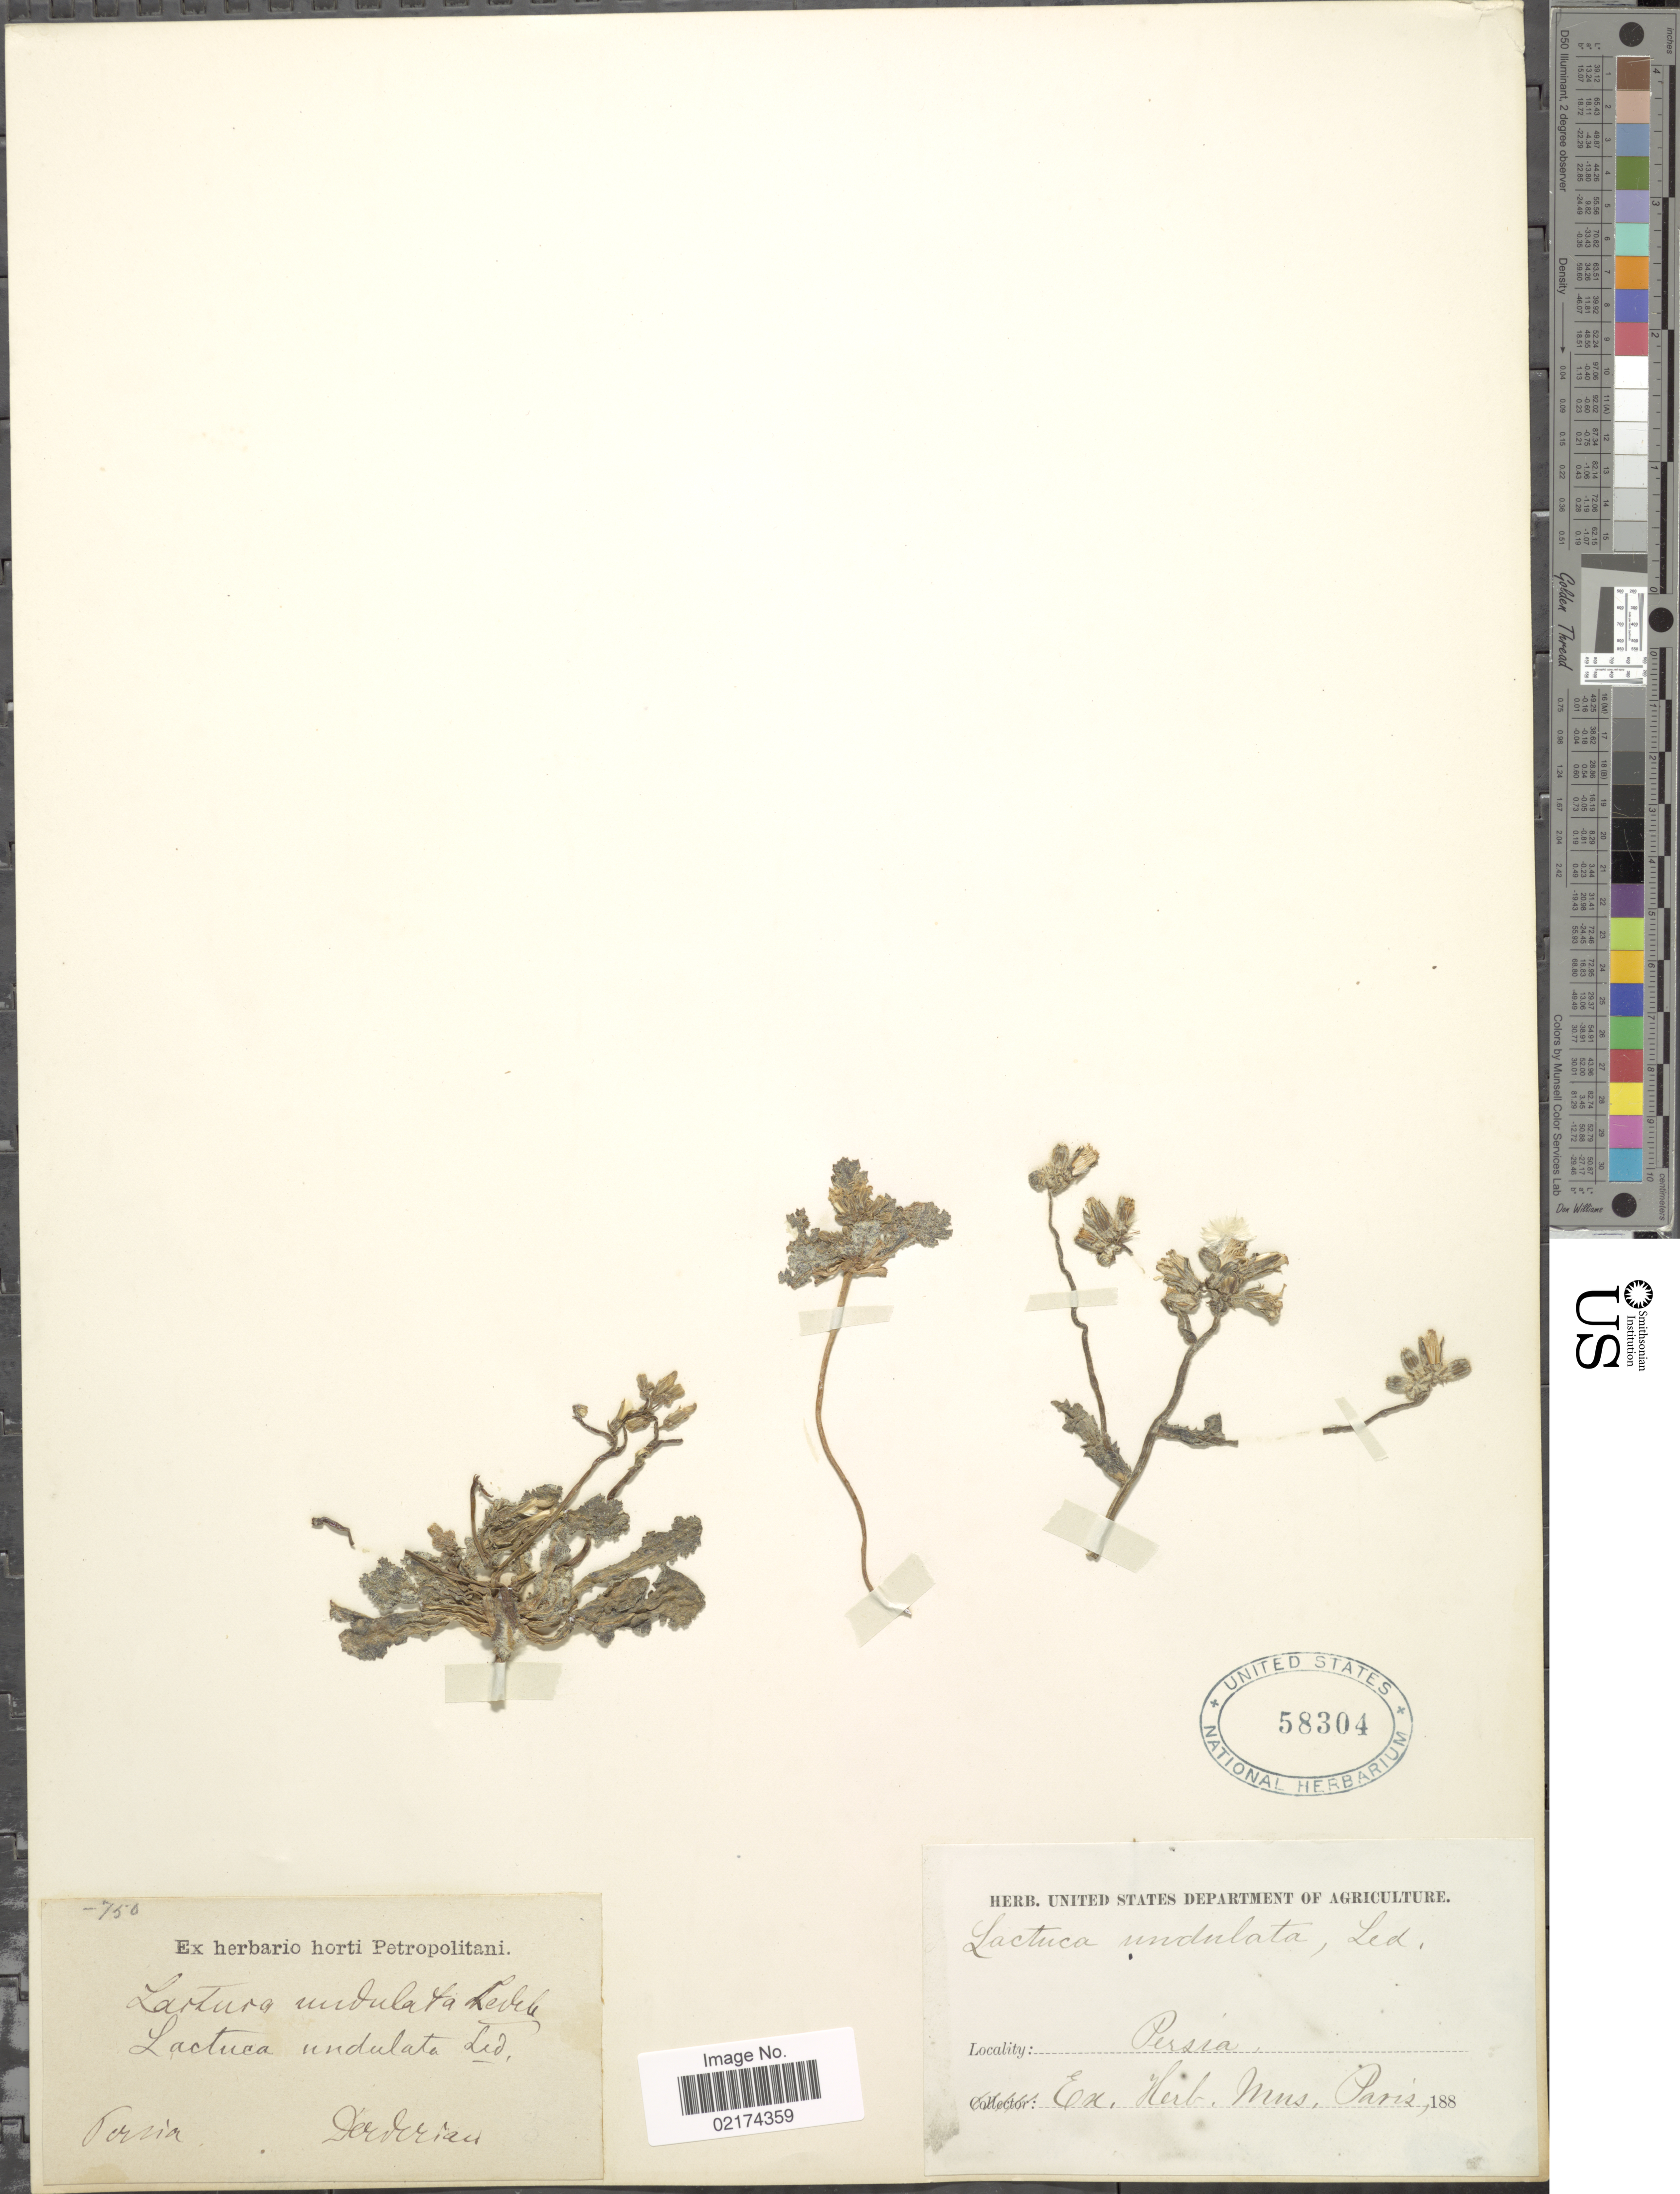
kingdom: Plantae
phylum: Tracheophyta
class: Magnoliopsida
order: Asterales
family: Asteraceae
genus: Lactuca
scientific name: Lactuca undulata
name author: Ledeb.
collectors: -. Derderian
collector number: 750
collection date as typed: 188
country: Iran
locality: Persia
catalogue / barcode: US 58304